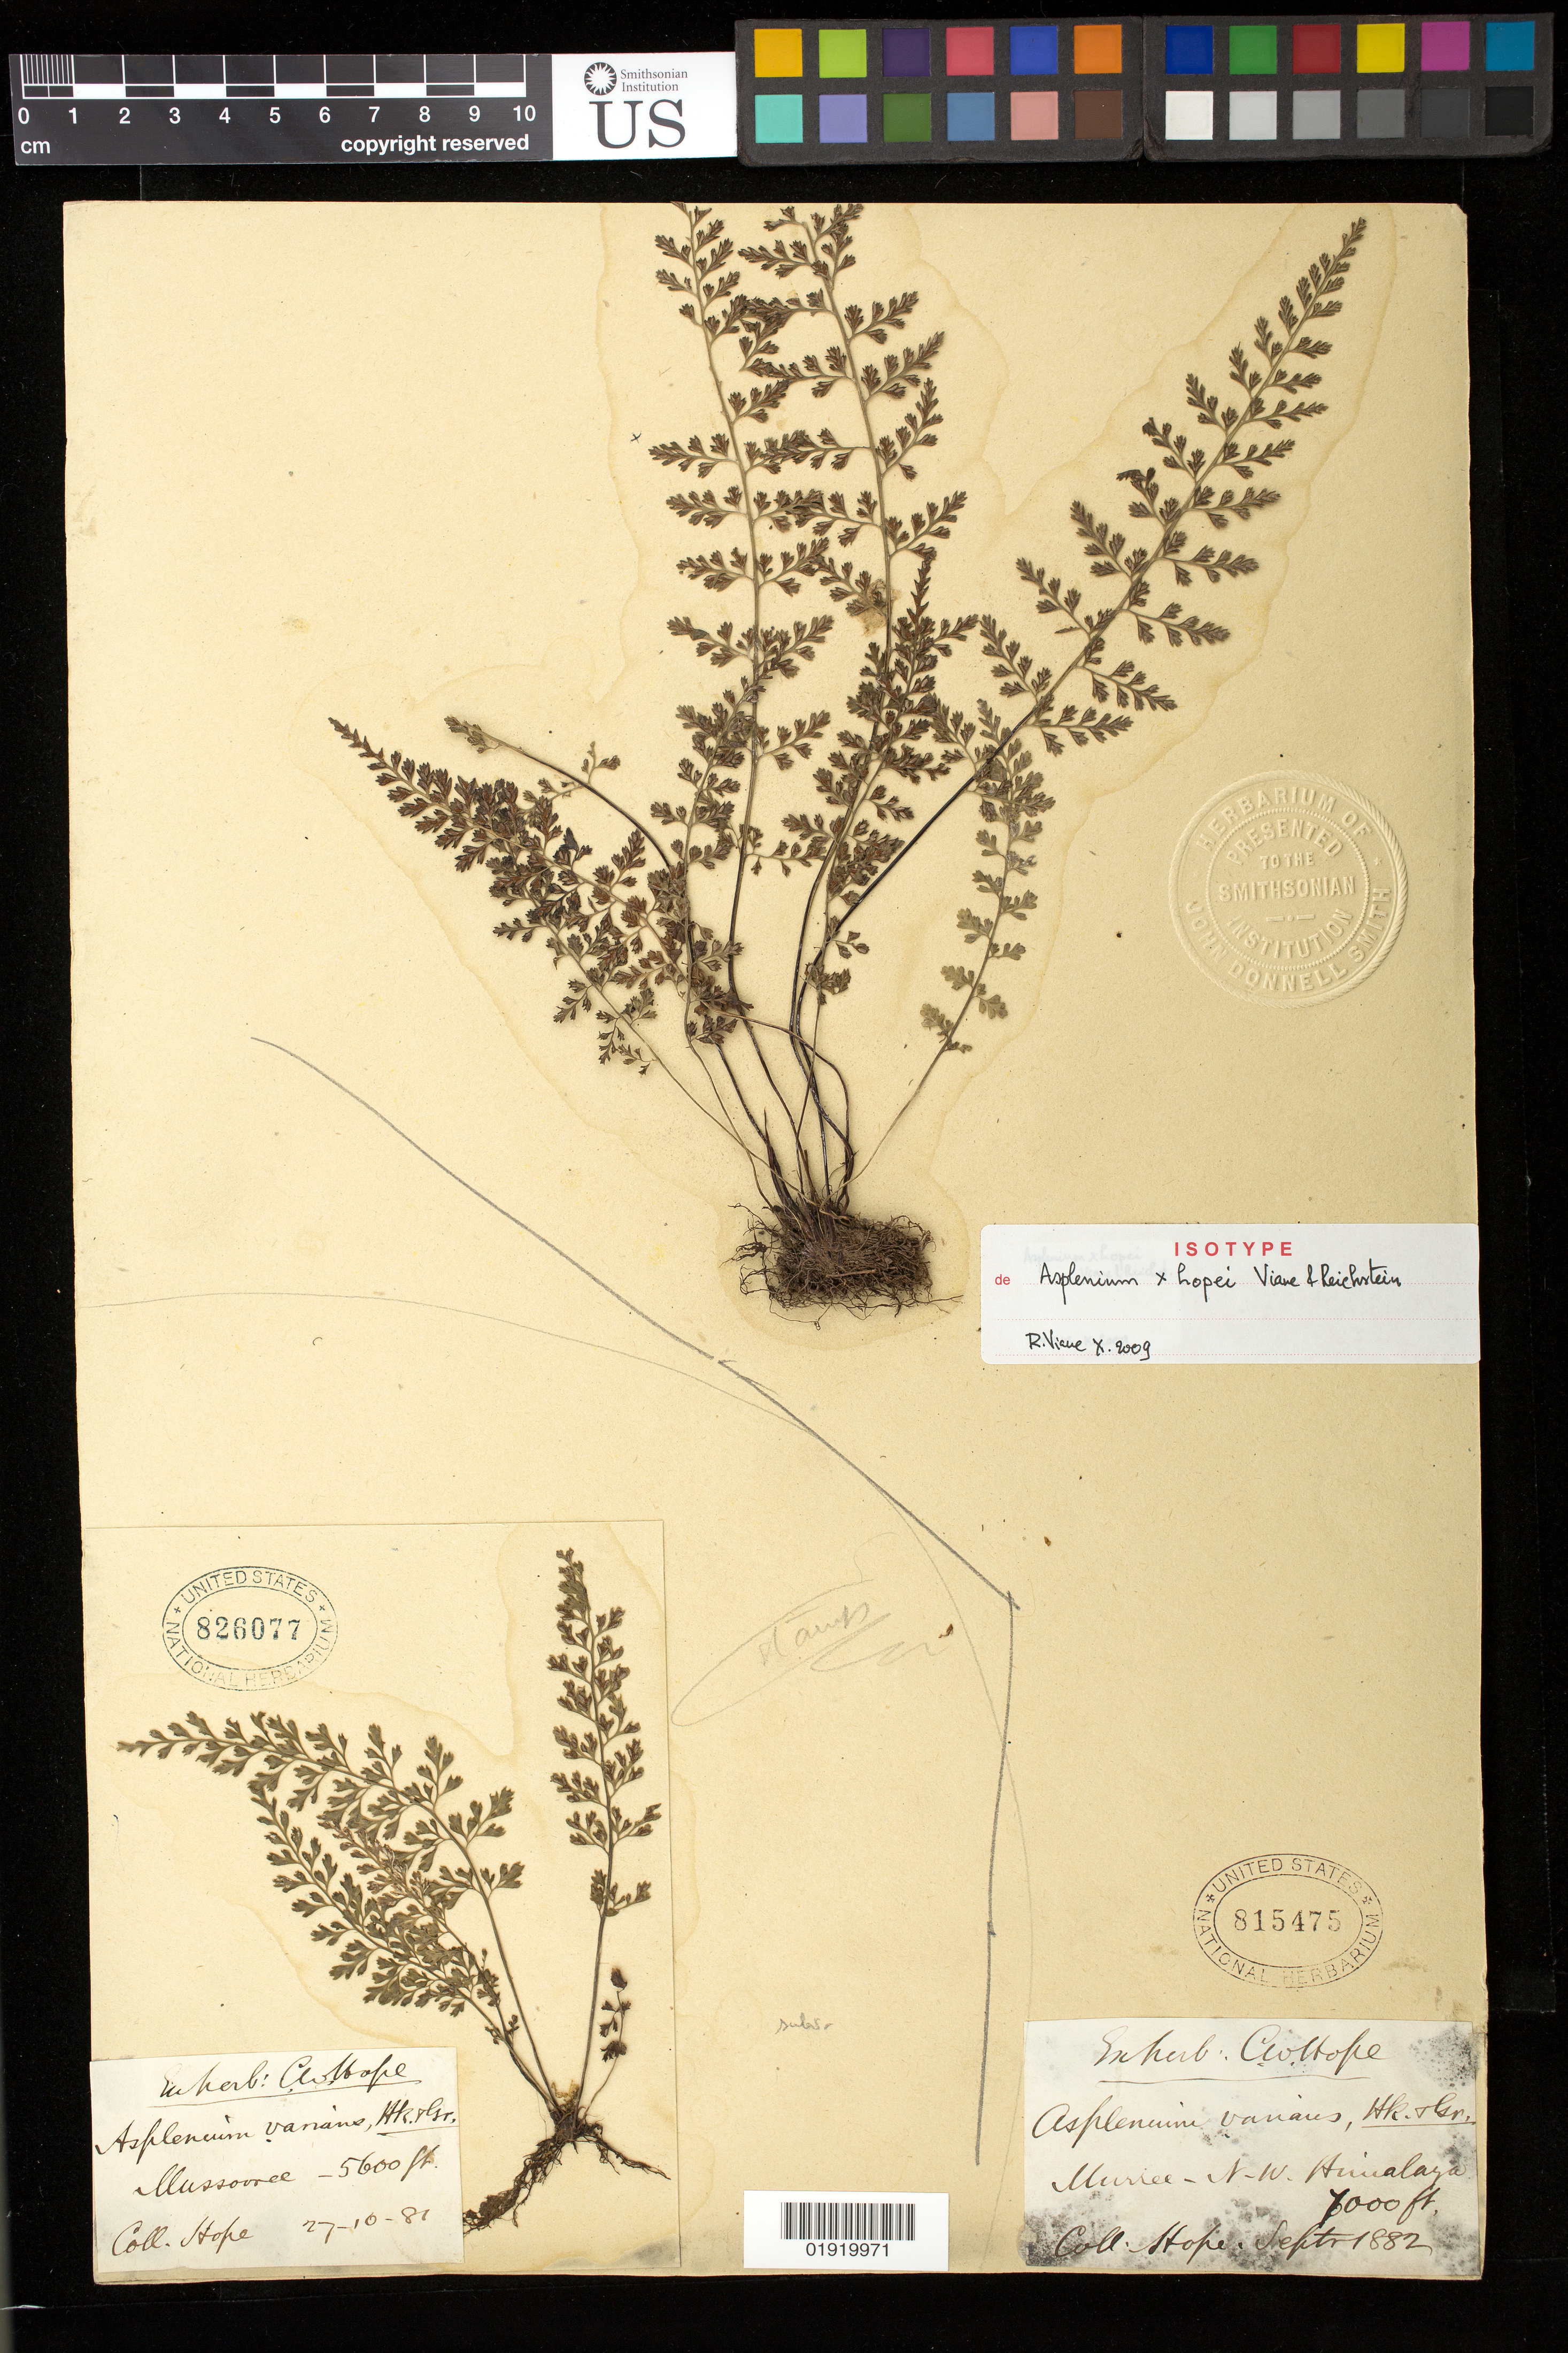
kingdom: Plantae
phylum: Tracheophyta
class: Polypodiopsida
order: Polypodiales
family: Aspleniaceae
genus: Asplenium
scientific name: Asplenium x hopei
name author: Viane & Reichst.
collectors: C. W. Hope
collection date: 1881-10-27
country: India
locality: Mussooree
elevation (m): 1707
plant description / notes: Mounted on same sheet with isotype of Asplenium x hopei Viane & Reichst. (USNH 815475); presumably the same taxon but not type material, filed in type herbarium under that name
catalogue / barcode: US 826077-2